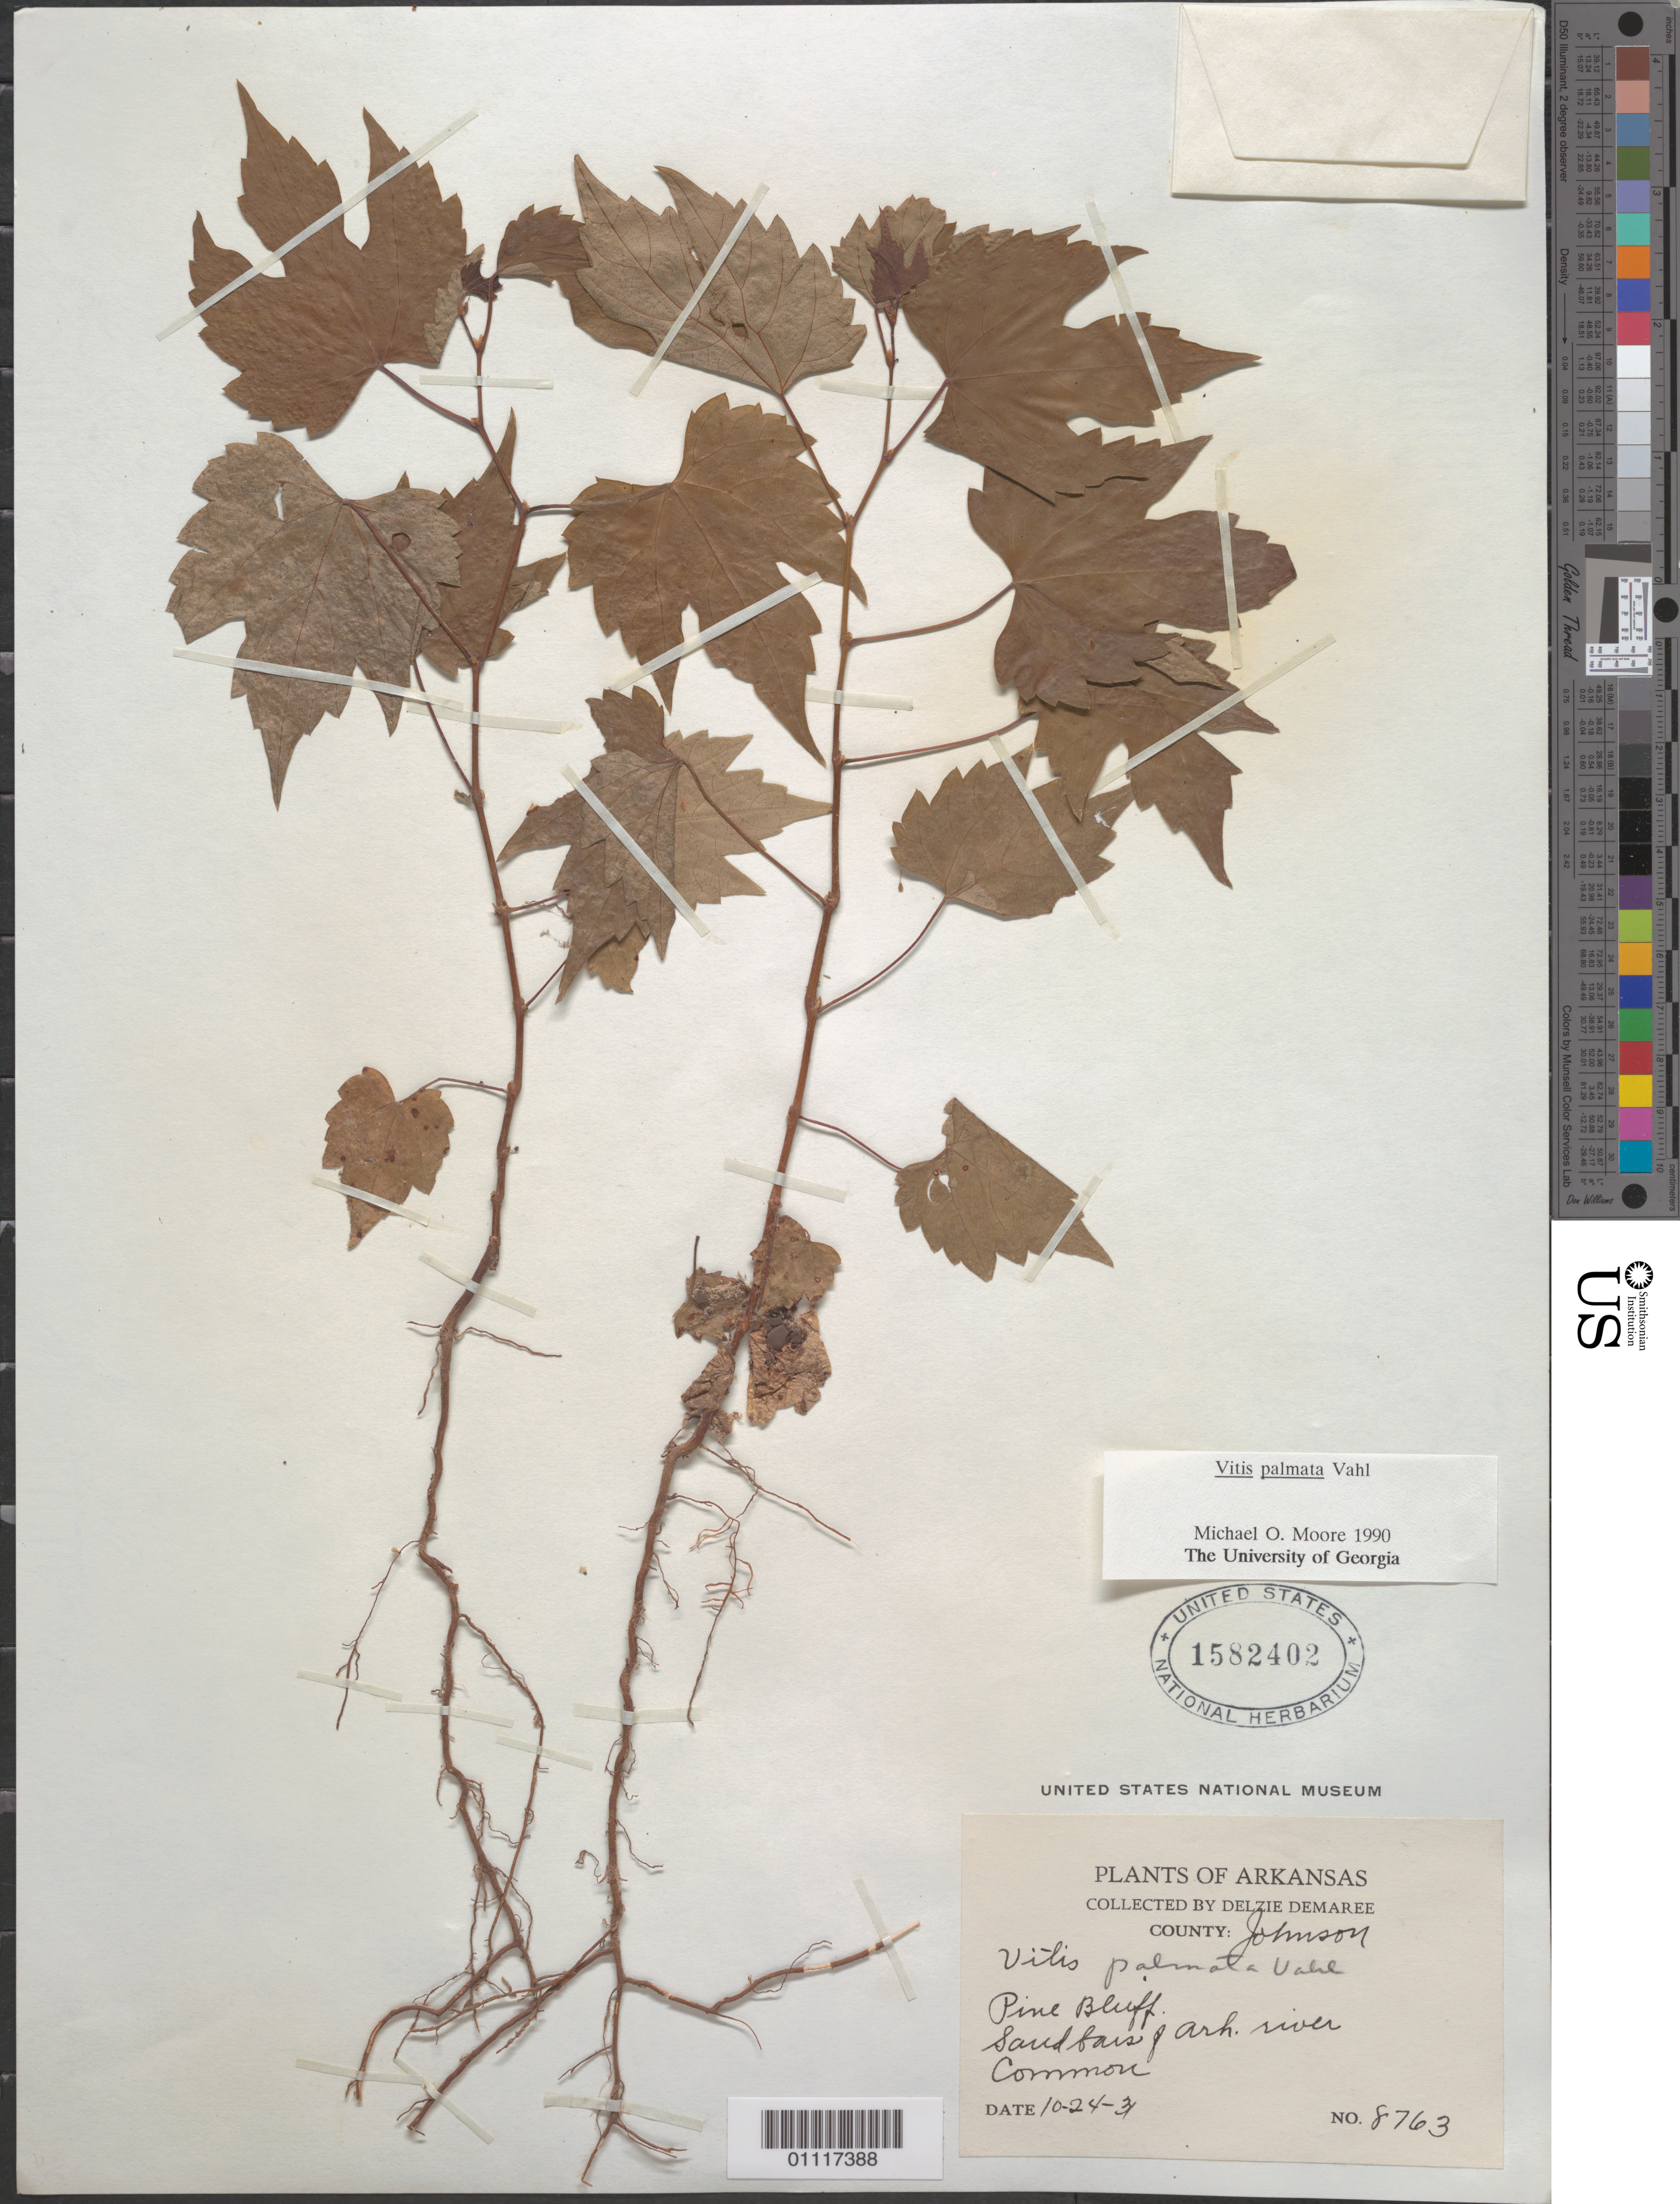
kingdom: Plantae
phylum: Tracheophyta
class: Magnoliopsida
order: Vitales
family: Vitaceae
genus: Vitis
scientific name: Vitis palmata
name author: Vahl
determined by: Moore, M. O.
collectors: D. Demaree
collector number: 8763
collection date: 1931-10-24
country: United States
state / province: Arkansas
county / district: Johnson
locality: Pine Bluff, SandfarsParh River common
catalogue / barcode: US 1582402